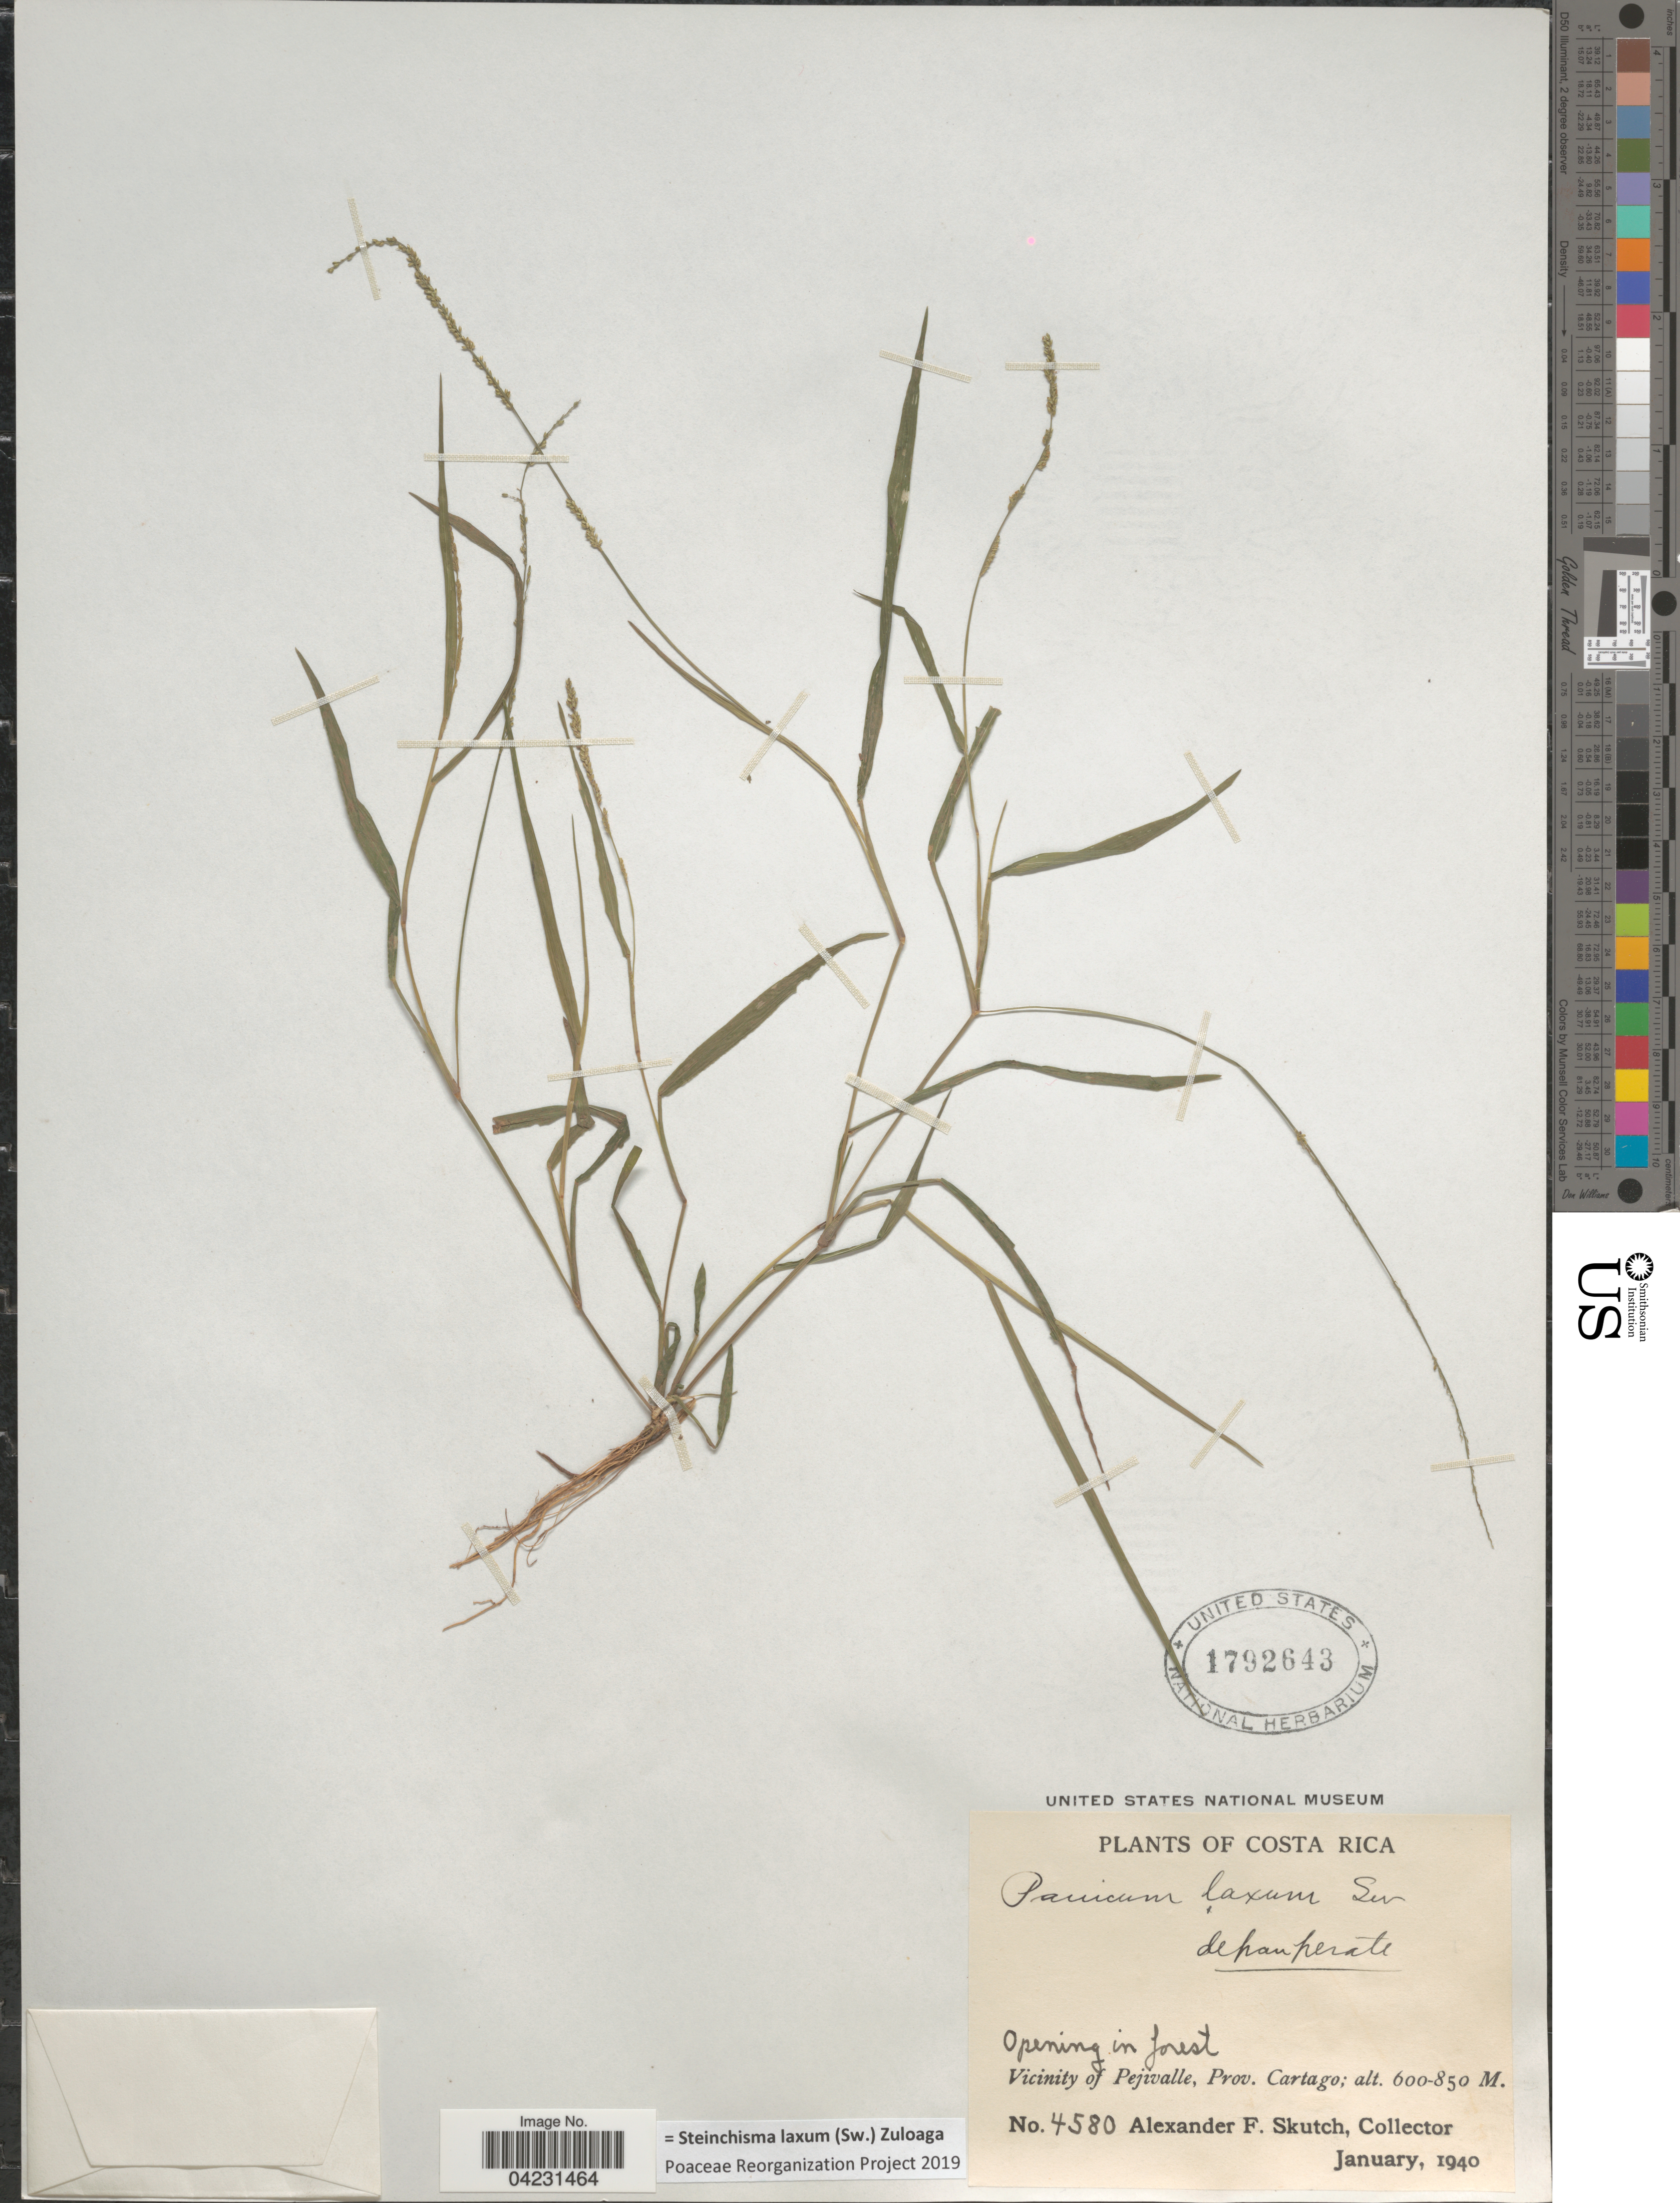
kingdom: Plantae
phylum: Tracheophyta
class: Liliopsida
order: Poales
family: Poaceae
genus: Steinchisma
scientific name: Steinchisma laxum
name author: (Sw.) Zuloaga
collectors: A. F. Skutch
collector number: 4580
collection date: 1940-01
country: Costa Rica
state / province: Cartago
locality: Vicinity of Pejivalle.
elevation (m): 600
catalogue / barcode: US 1792643